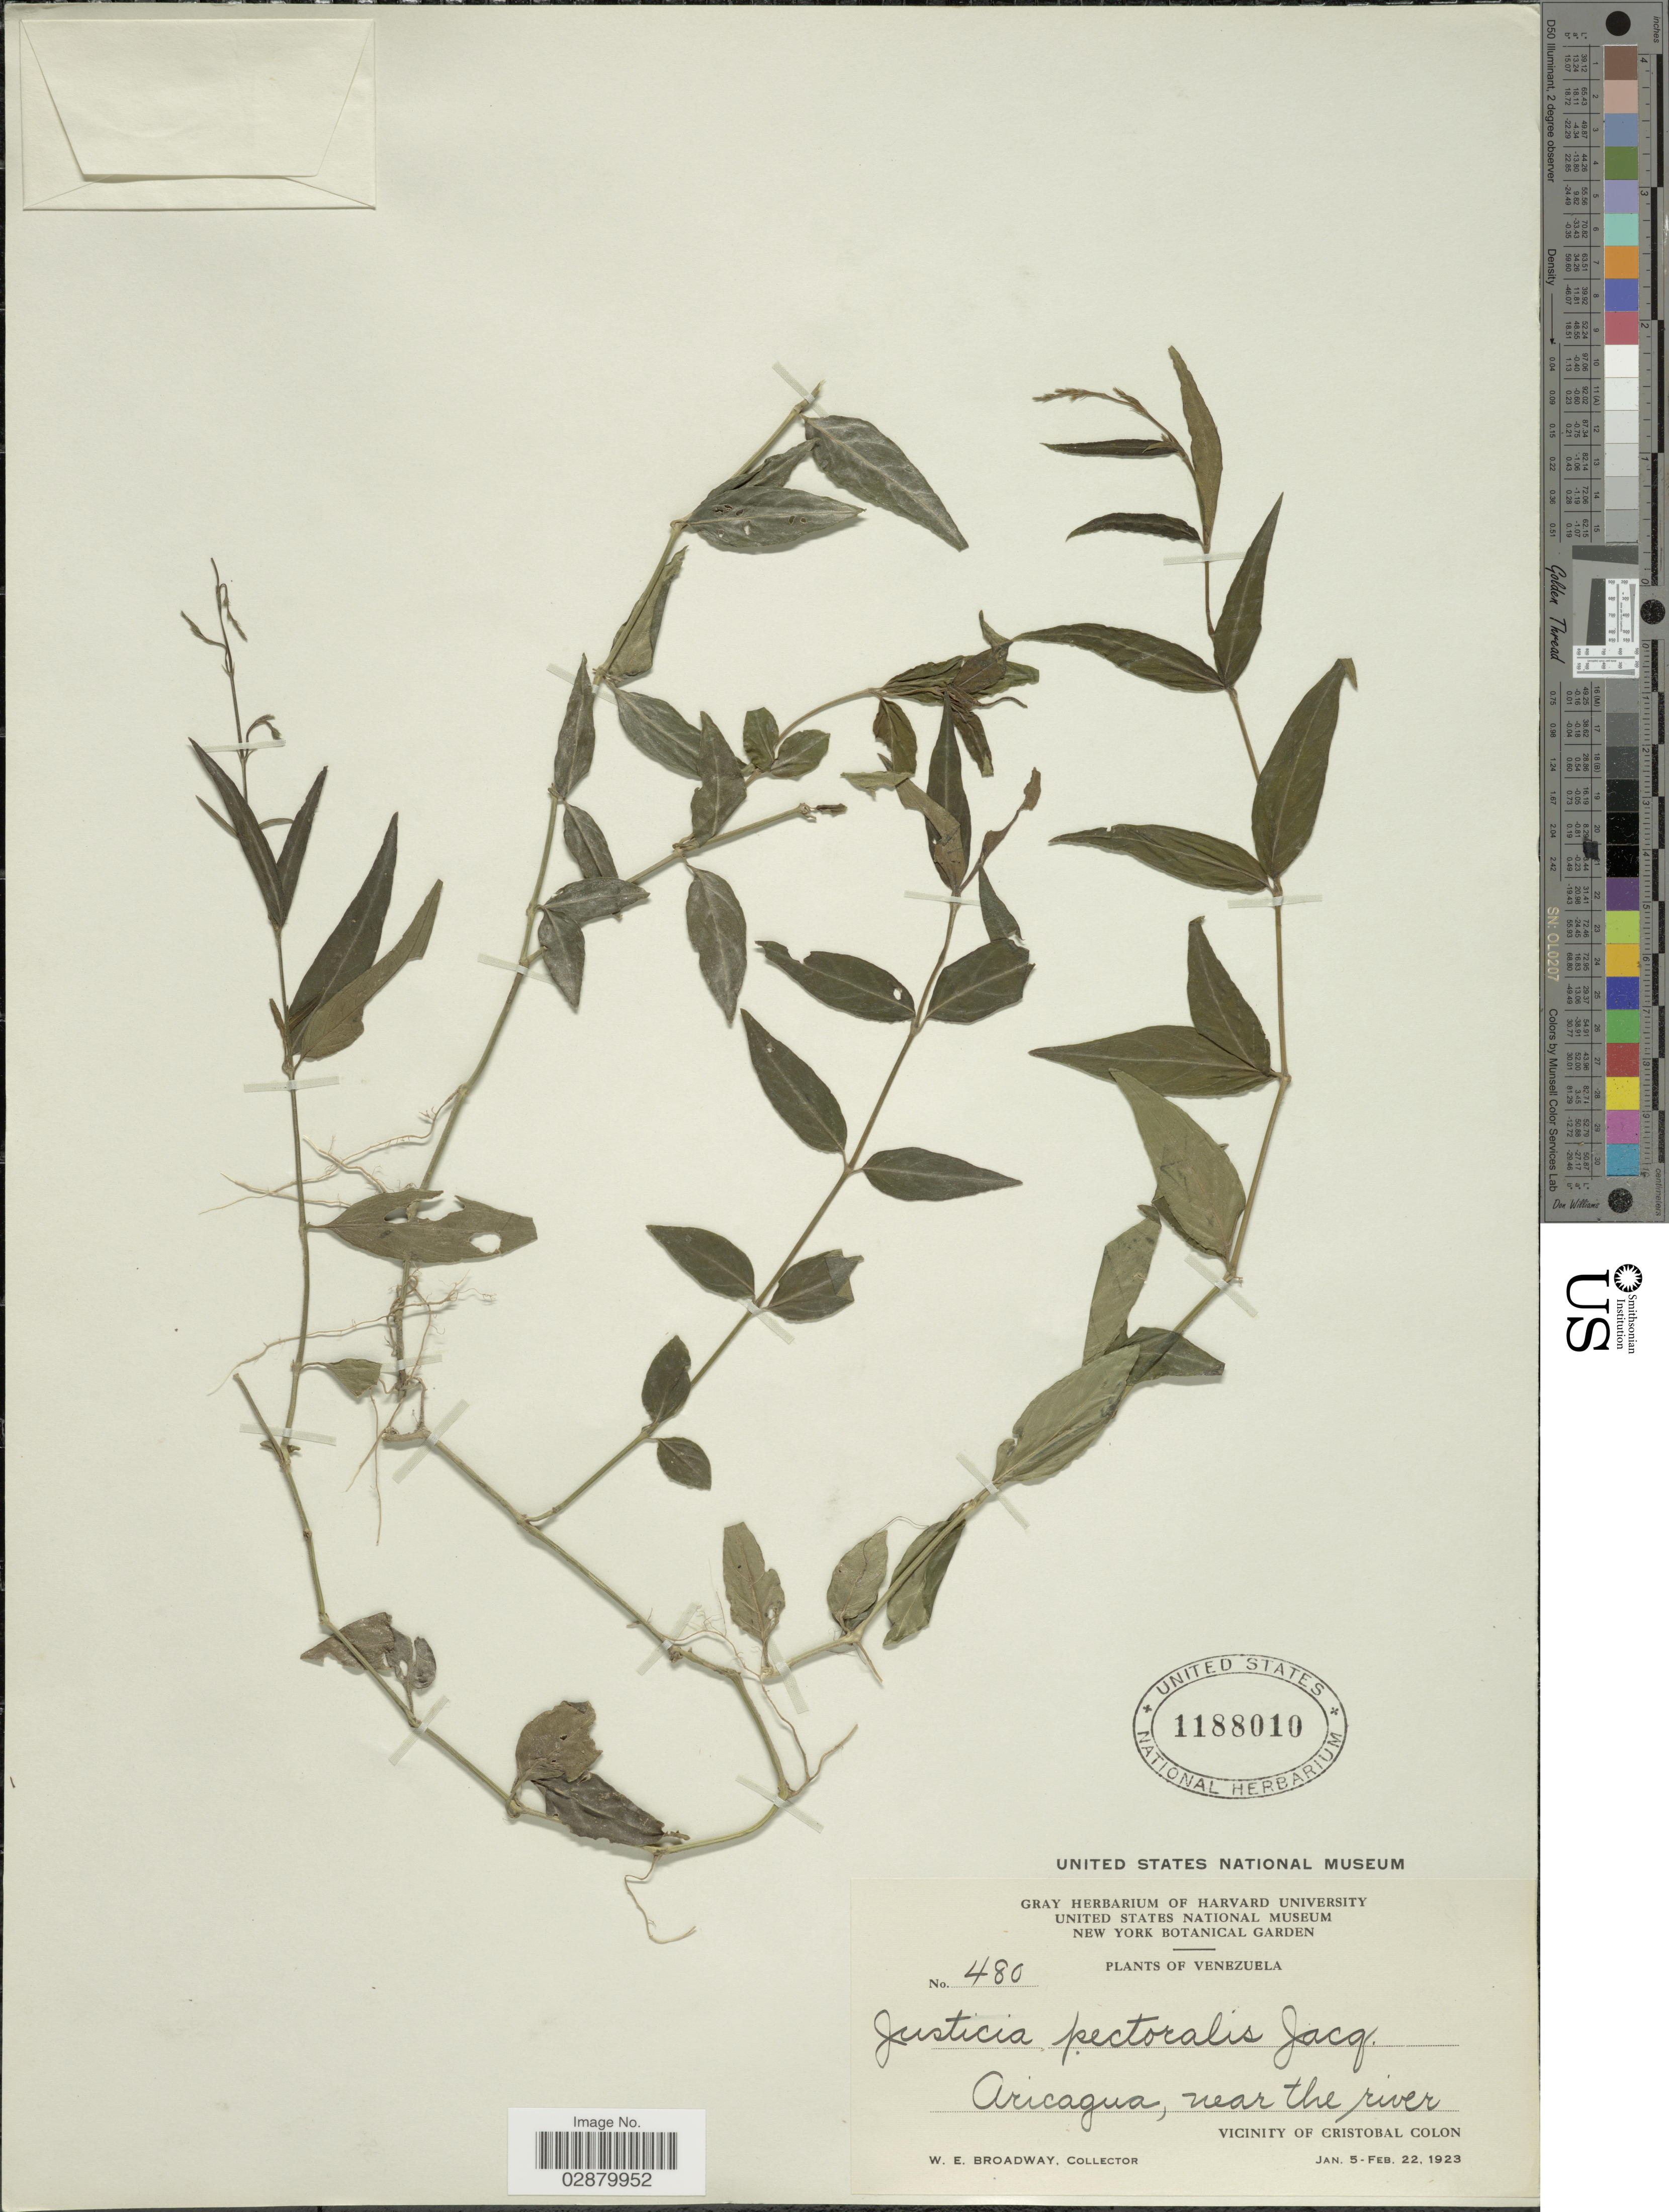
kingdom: Plantae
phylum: Tracheophyta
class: Magnoliopsida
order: Lamiales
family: Acanthaceae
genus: Justicia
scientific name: Justicia pectoralis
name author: Jacq.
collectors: W. E. Broadway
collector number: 480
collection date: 1923-01-05/1923-02-22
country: Venezuela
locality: Aricagua, near the river. Vicinity of Cristobal Colon.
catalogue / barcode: US 1188010